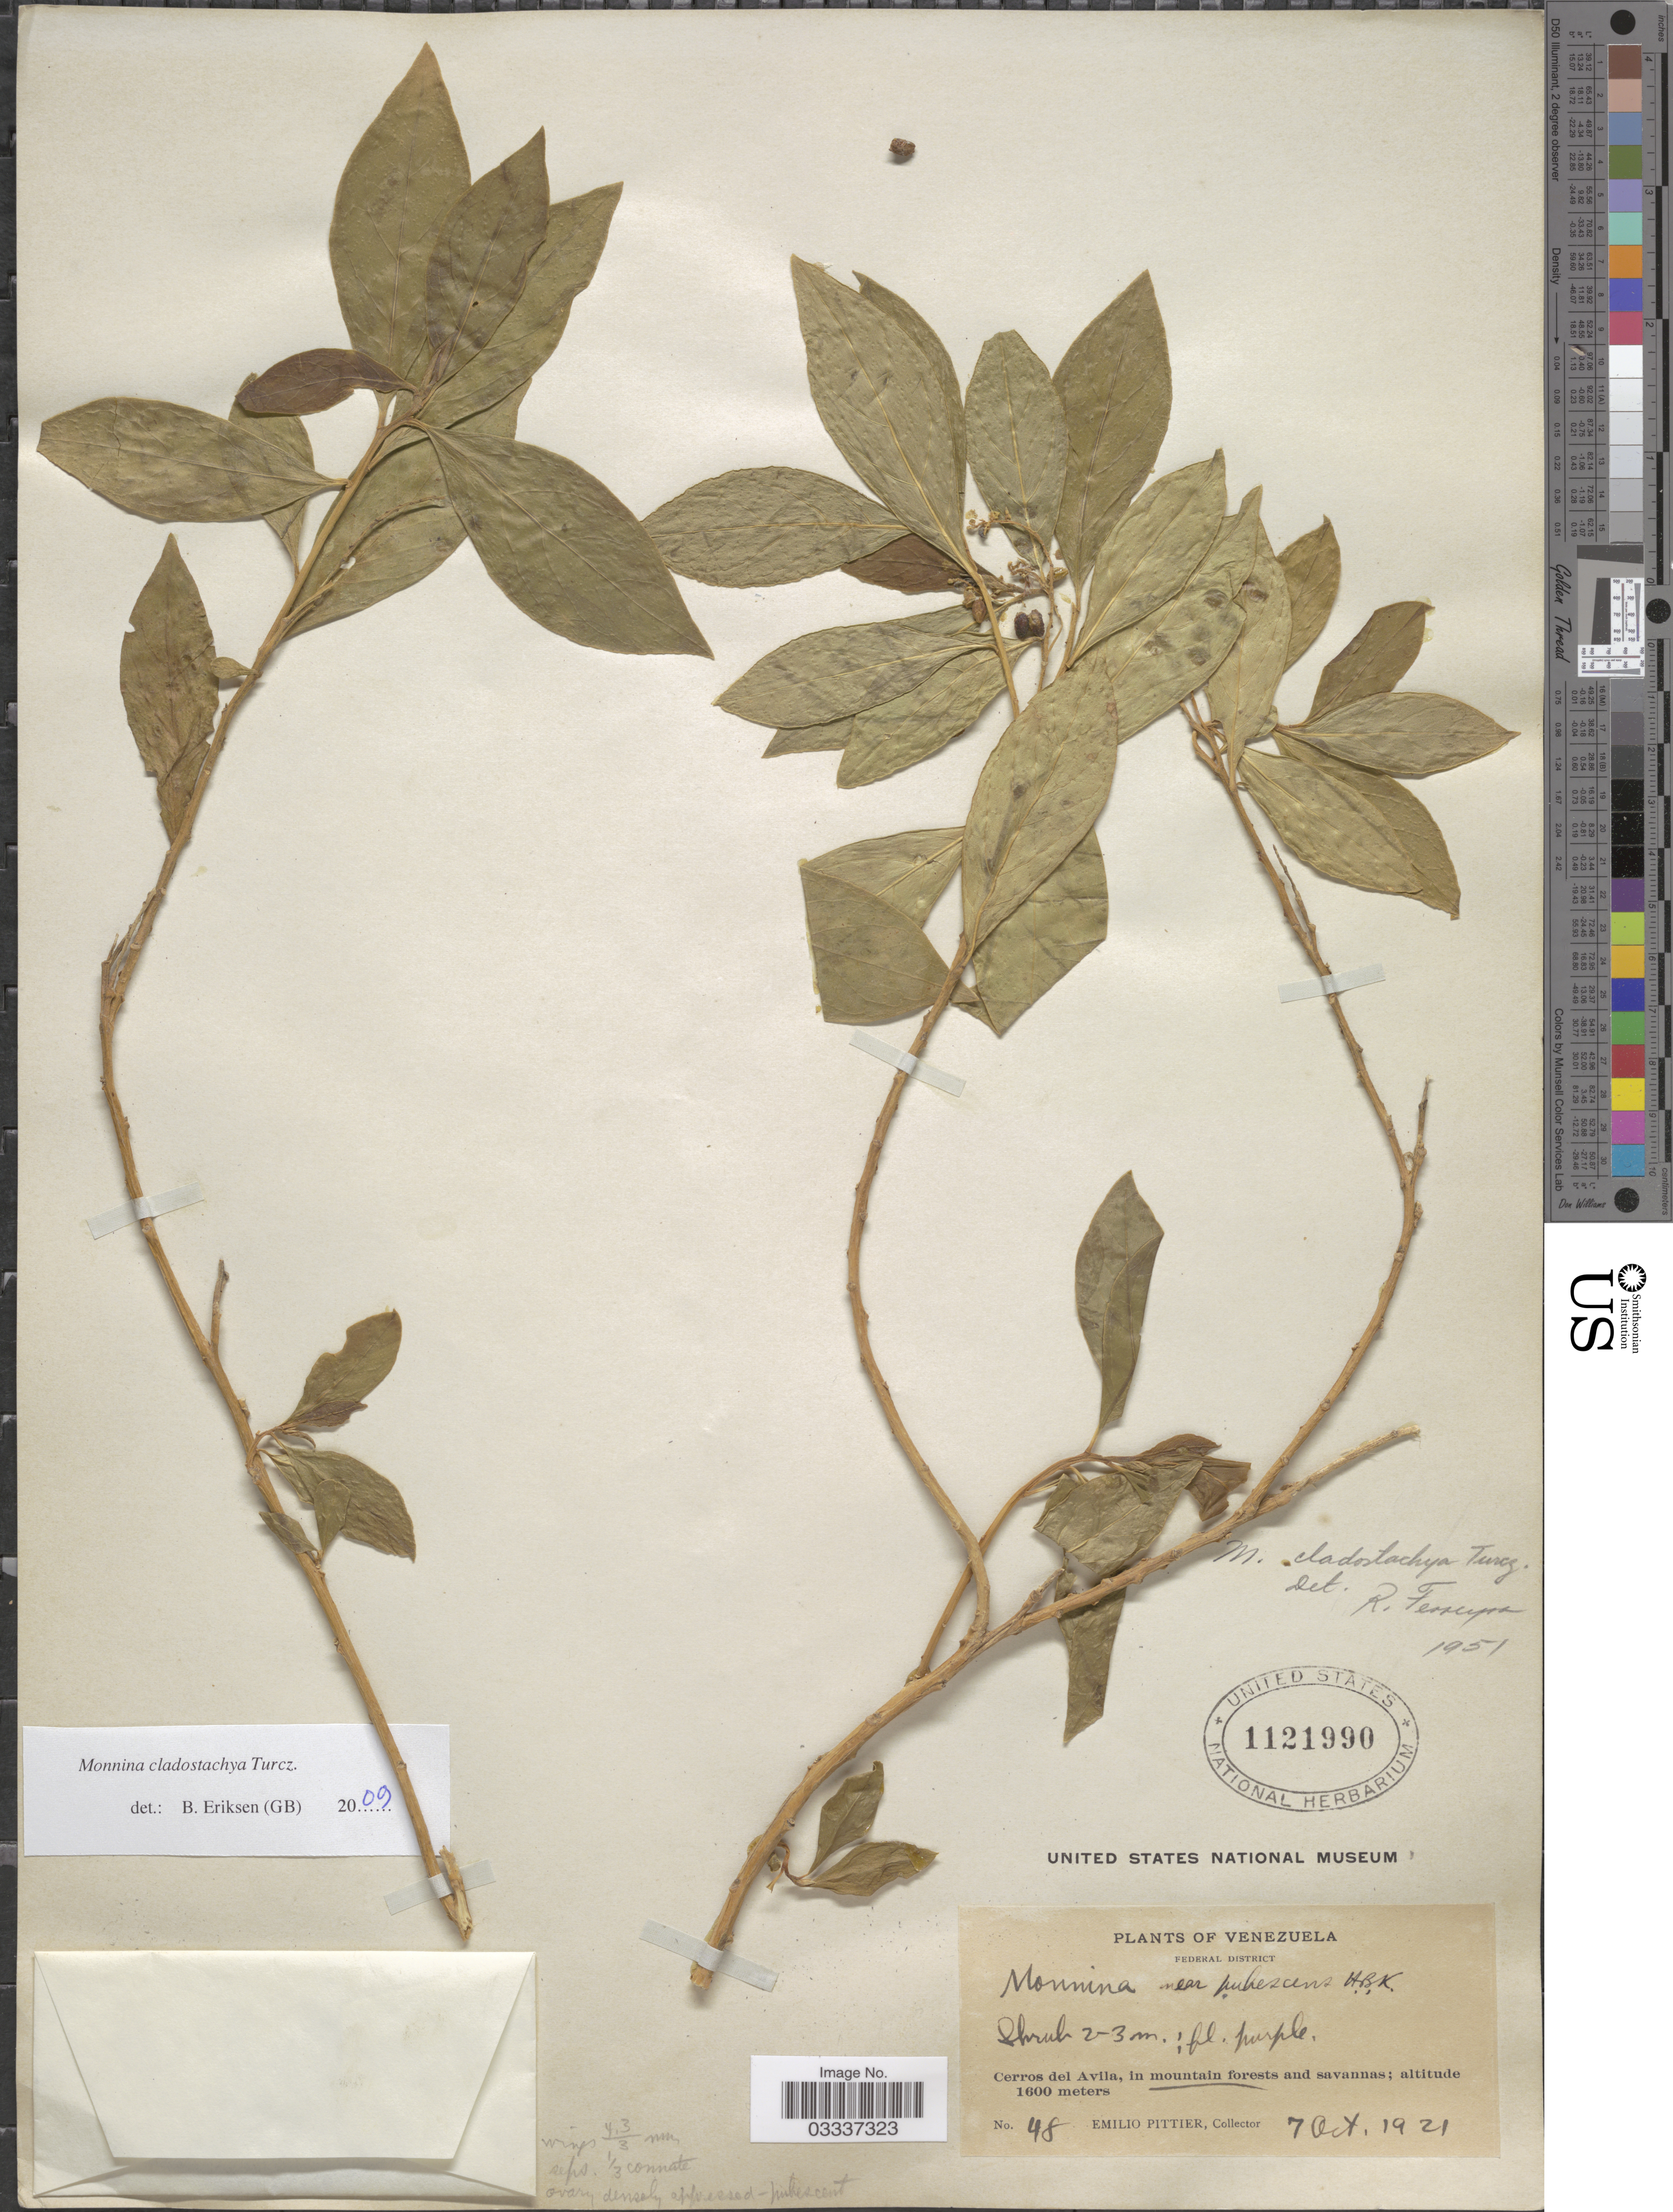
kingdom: Plantae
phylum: Tracheophyta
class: Magnoliopsida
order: Fabales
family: Polygalaceae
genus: Monnina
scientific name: Monnina cladostachya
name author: Turcz.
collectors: E. Pittier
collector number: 48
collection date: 1921-10-07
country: Venezuela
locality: Federal District, Cerros de Avila.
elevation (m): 1600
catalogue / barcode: US 1121990